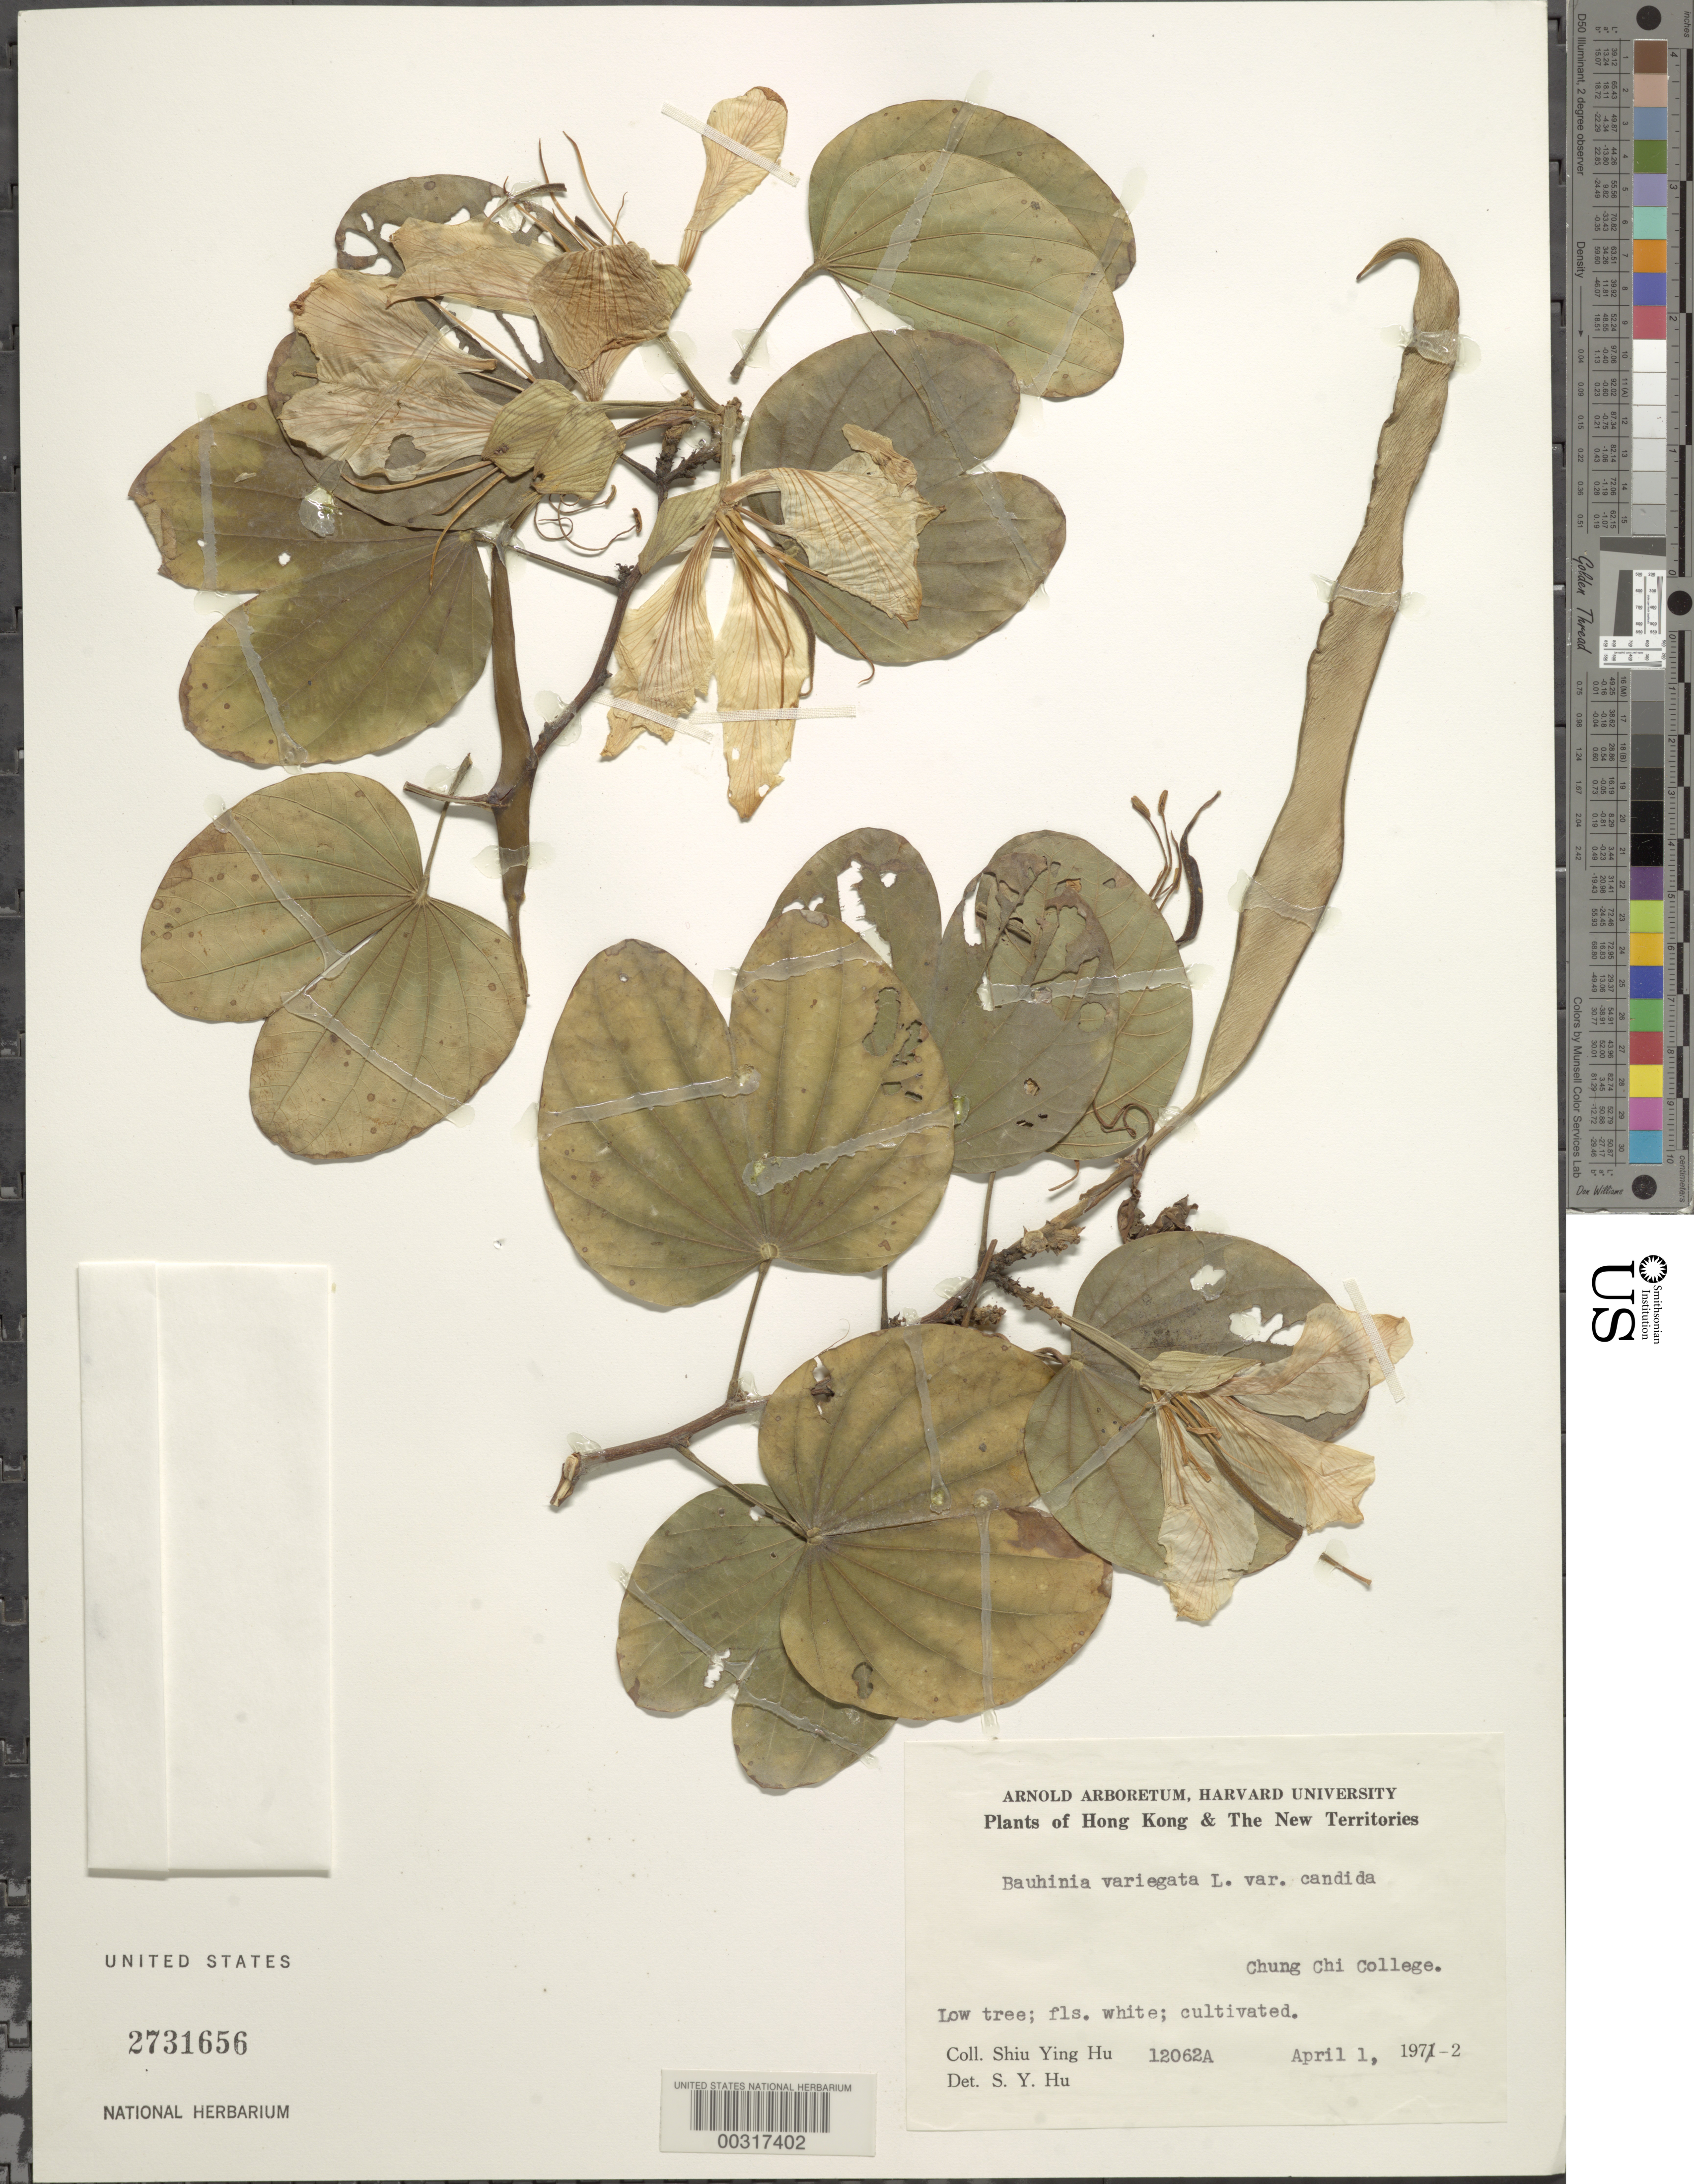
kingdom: Plantae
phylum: Tracheophyta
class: Magnoliopsida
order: Fabales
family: Fabaceae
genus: Phanera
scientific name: Phanera variegata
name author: (L.) Benth.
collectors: S. Y. Hu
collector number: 12062a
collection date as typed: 01 Apr 1972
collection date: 1972-04-01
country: China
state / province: Hong Kong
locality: Chung chi college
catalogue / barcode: US 2731656